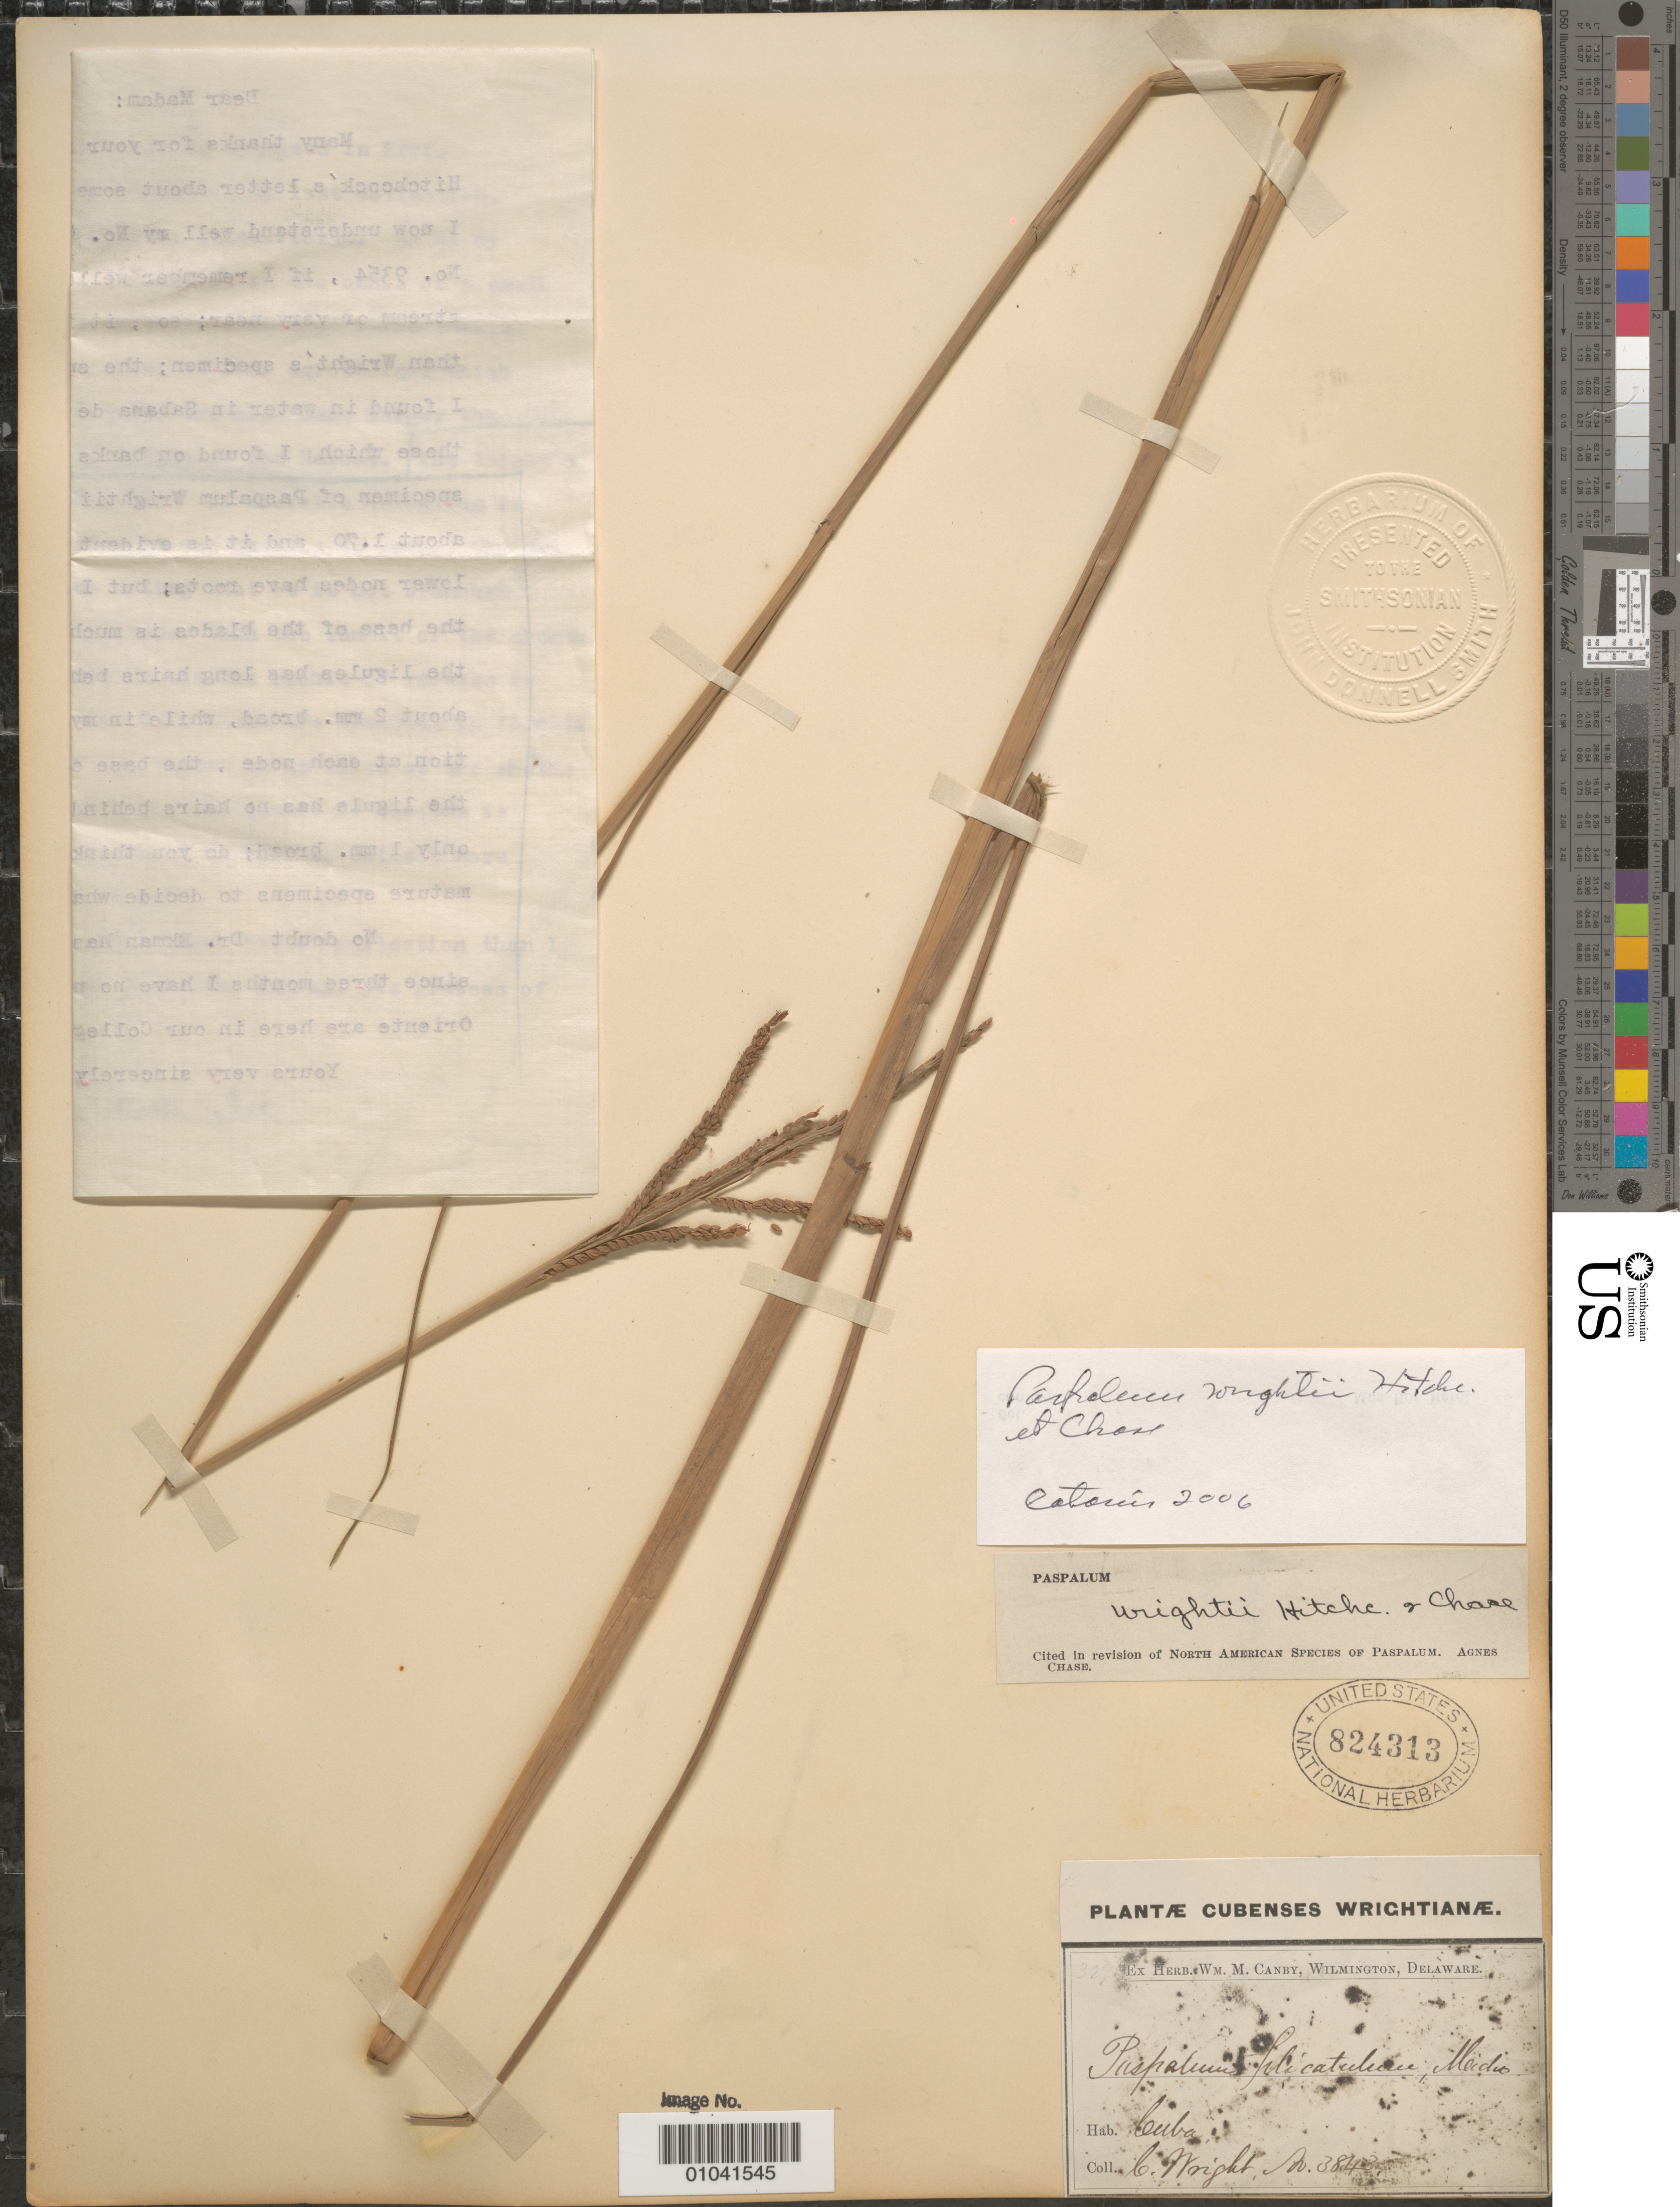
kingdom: Plantae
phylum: Tracheophyta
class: Liliopsida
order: Poales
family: Poaceae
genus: Paspalum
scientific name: Paspalum wrightii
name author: Hitchc. & Chase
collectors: C. Wright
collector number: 3843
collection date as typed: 1800 to 1899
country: Cuba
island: Cuba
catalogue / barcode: US 824313